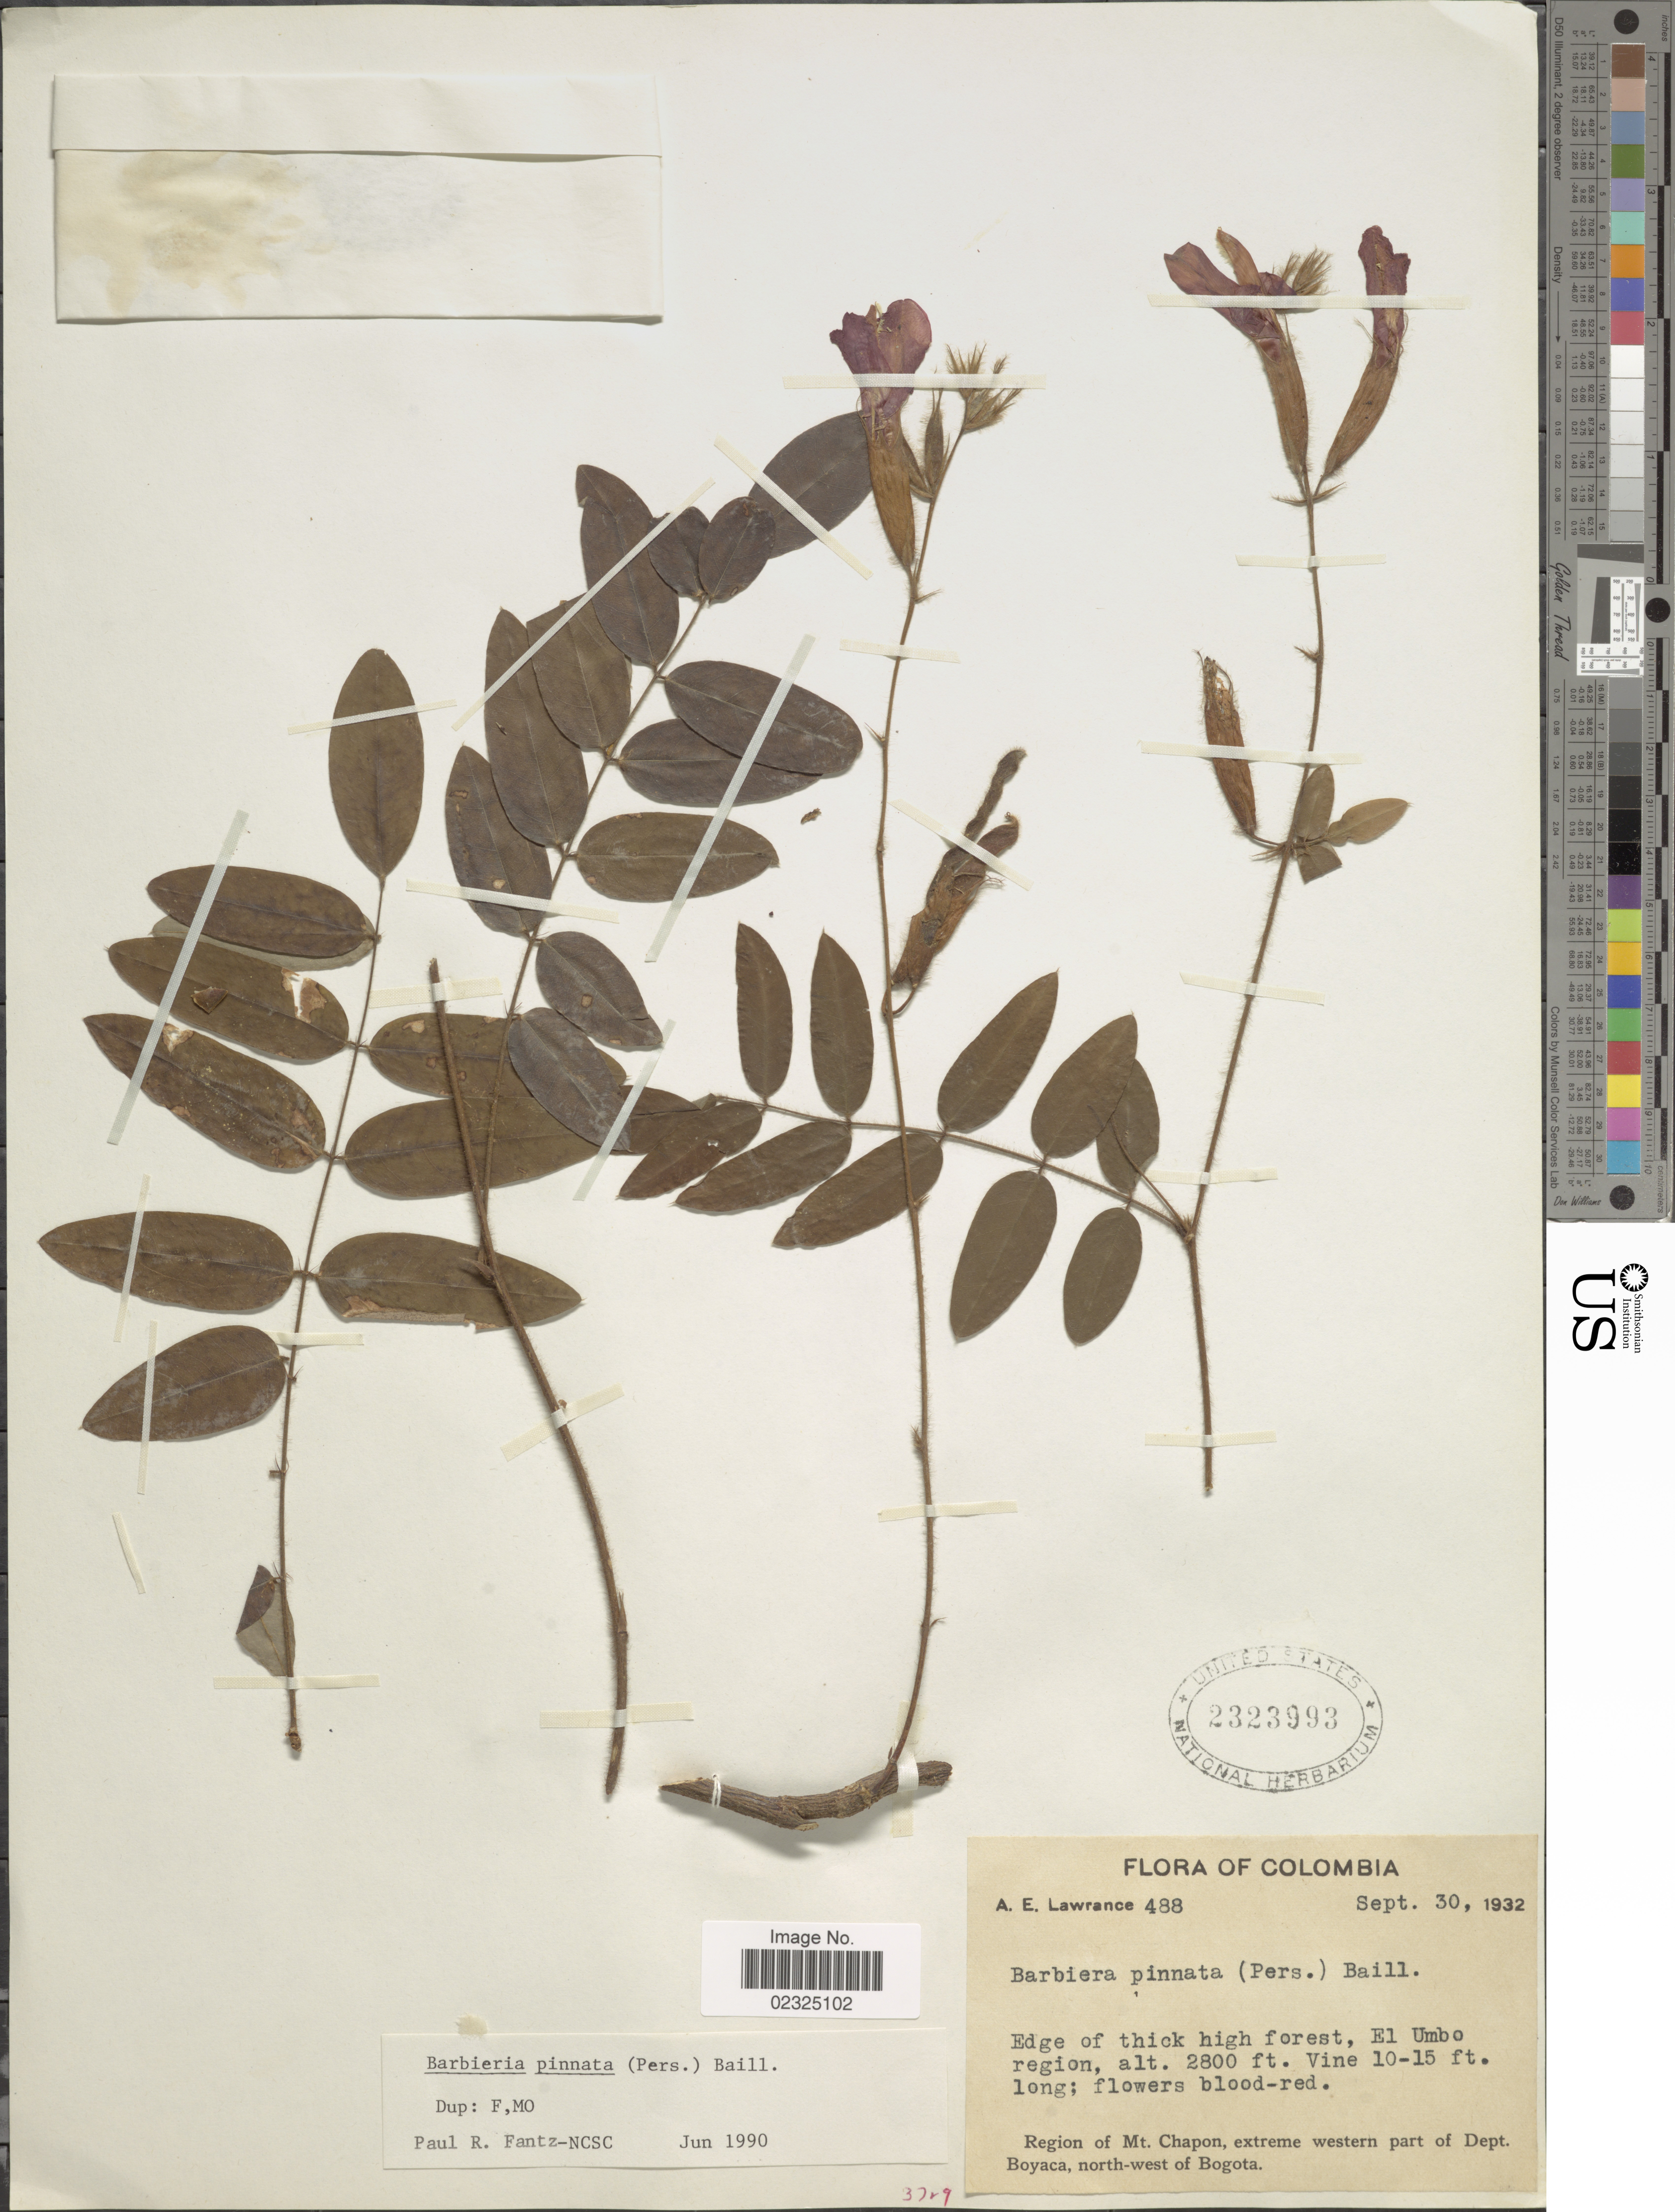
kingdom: Plantae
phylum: Tracheophyta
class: Magnoliopsida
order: Fabales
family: Fabaceae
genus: Barbieria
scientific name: Barbieria sp.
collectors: A. Lawrance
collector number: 488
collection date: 1932-09-30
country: Colombia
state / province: Boyacá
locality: Edge of thick high forest, El Umbo region, Region of Mt. Chapon, extreme western part of Dept. Boyaca, north-west Bogota.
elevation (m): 853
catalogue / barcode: US 2323993